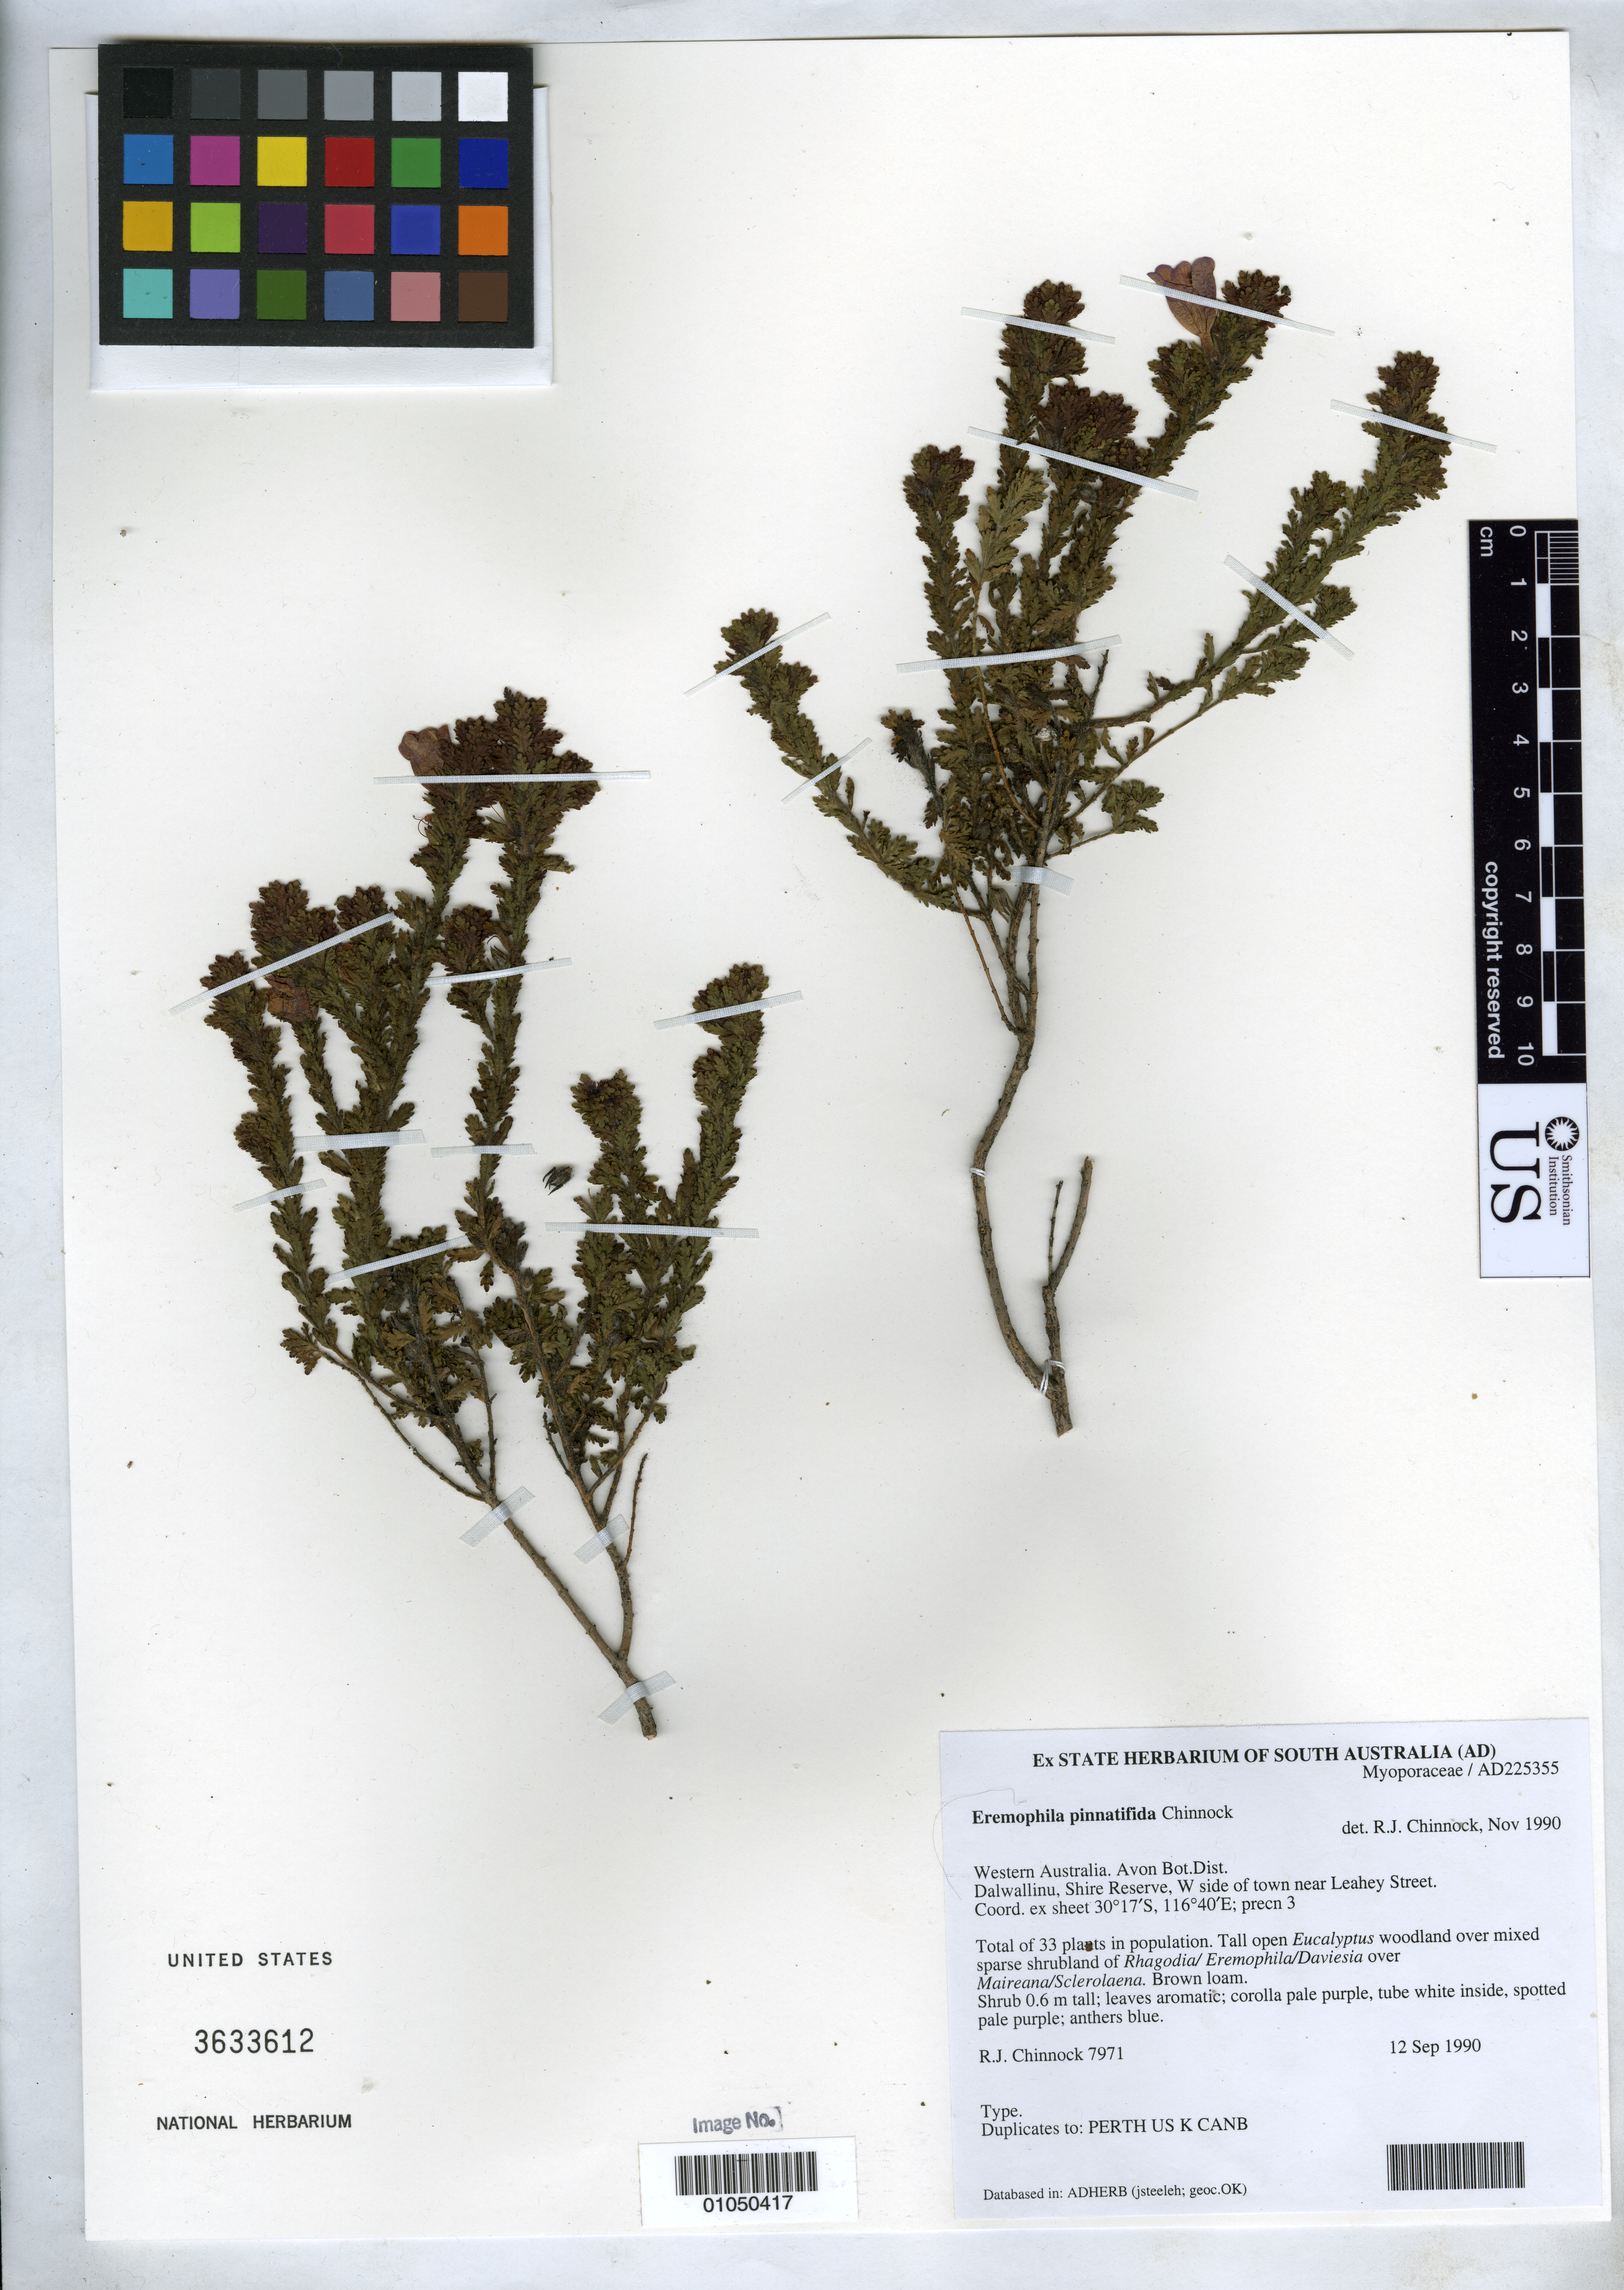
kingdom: Plantae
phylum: Tracheophyta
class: Magnoliopsida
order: Lamiales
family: Scrophulariaceae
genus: Eremophila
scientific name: Eremophila pinnatifida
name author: Chinnock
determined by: Chinnock, R. J.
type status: Isotype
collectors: R. J. Chinnock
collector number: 7971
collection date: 1990-09-12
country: Australia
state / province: Western Australia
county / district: Avon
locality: Avon Bot. Dist. Dalwallinu, Shire Reserve, W side of town near Leahey Street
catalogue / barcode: US 3633612